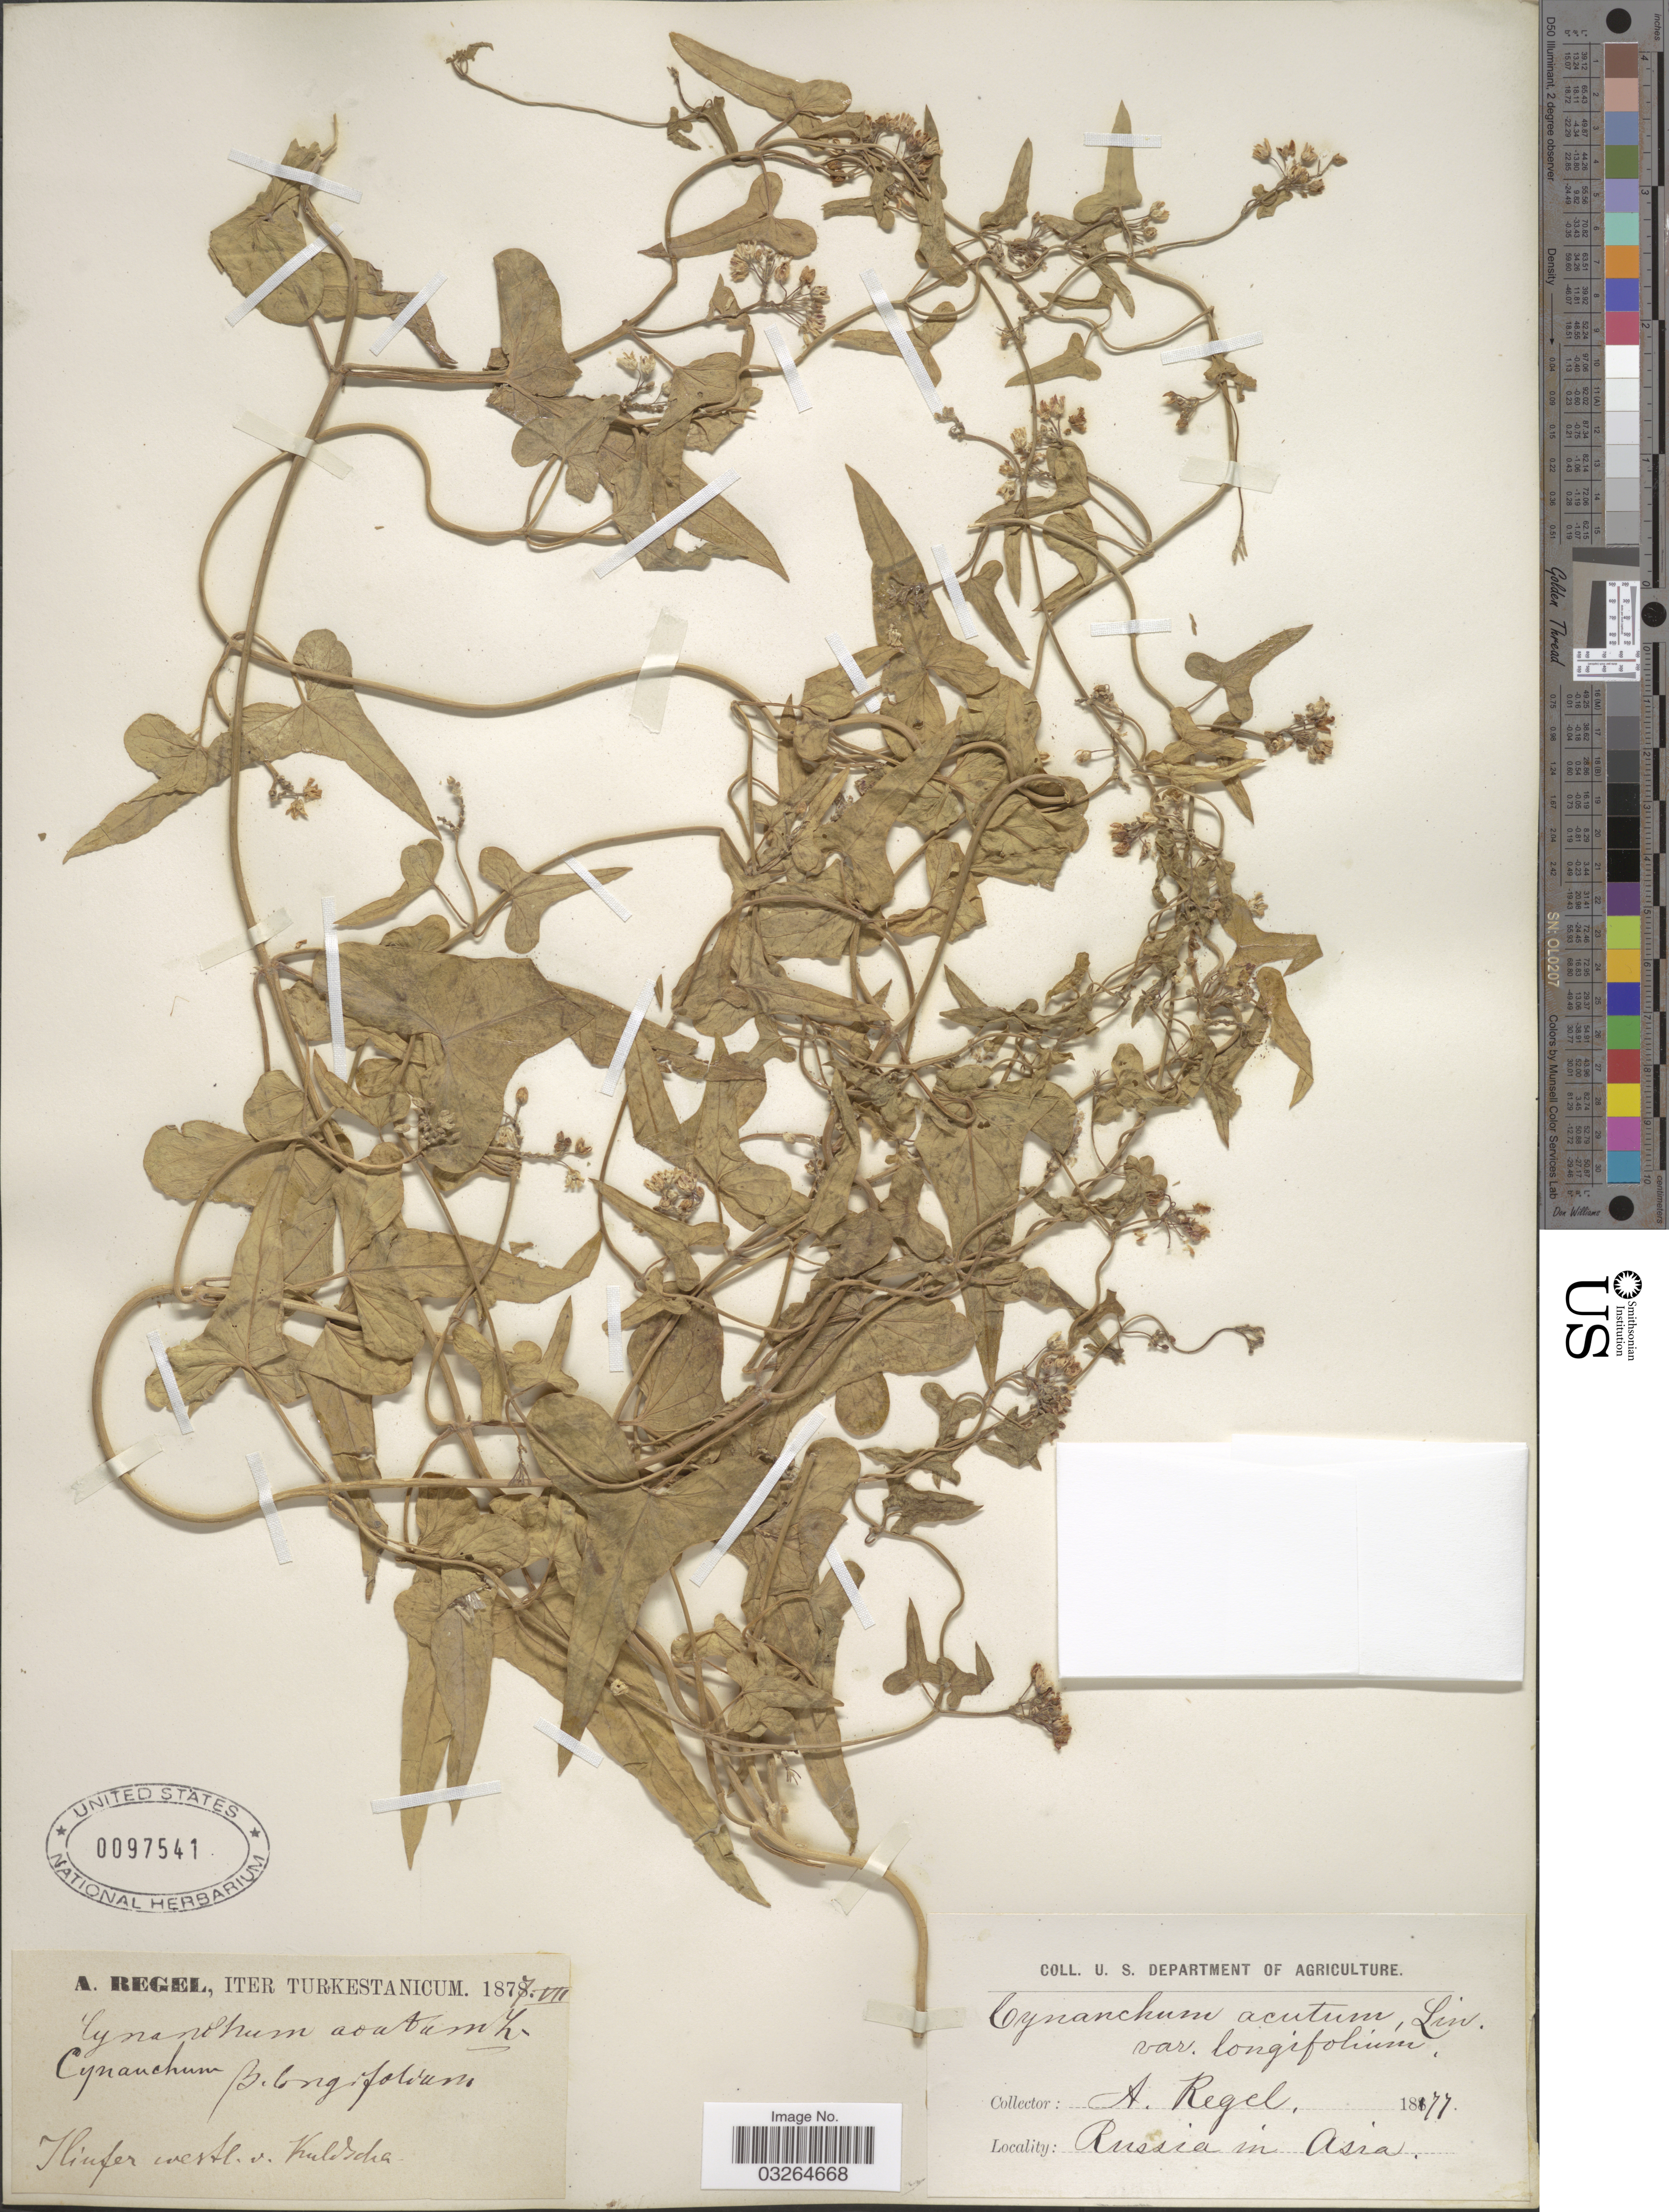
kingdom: Plantae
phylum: Tracheophyta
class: Magnoliopsida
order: Gentianales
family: Apocynaceae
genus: Cynanchum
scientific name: Cynanchum acutum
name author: L.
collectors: A. Regel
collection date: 1877-07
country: China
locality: Turkestanicum. Ilinfer [interpreted] westl. v. Kuldscha.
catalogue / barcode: US 97541